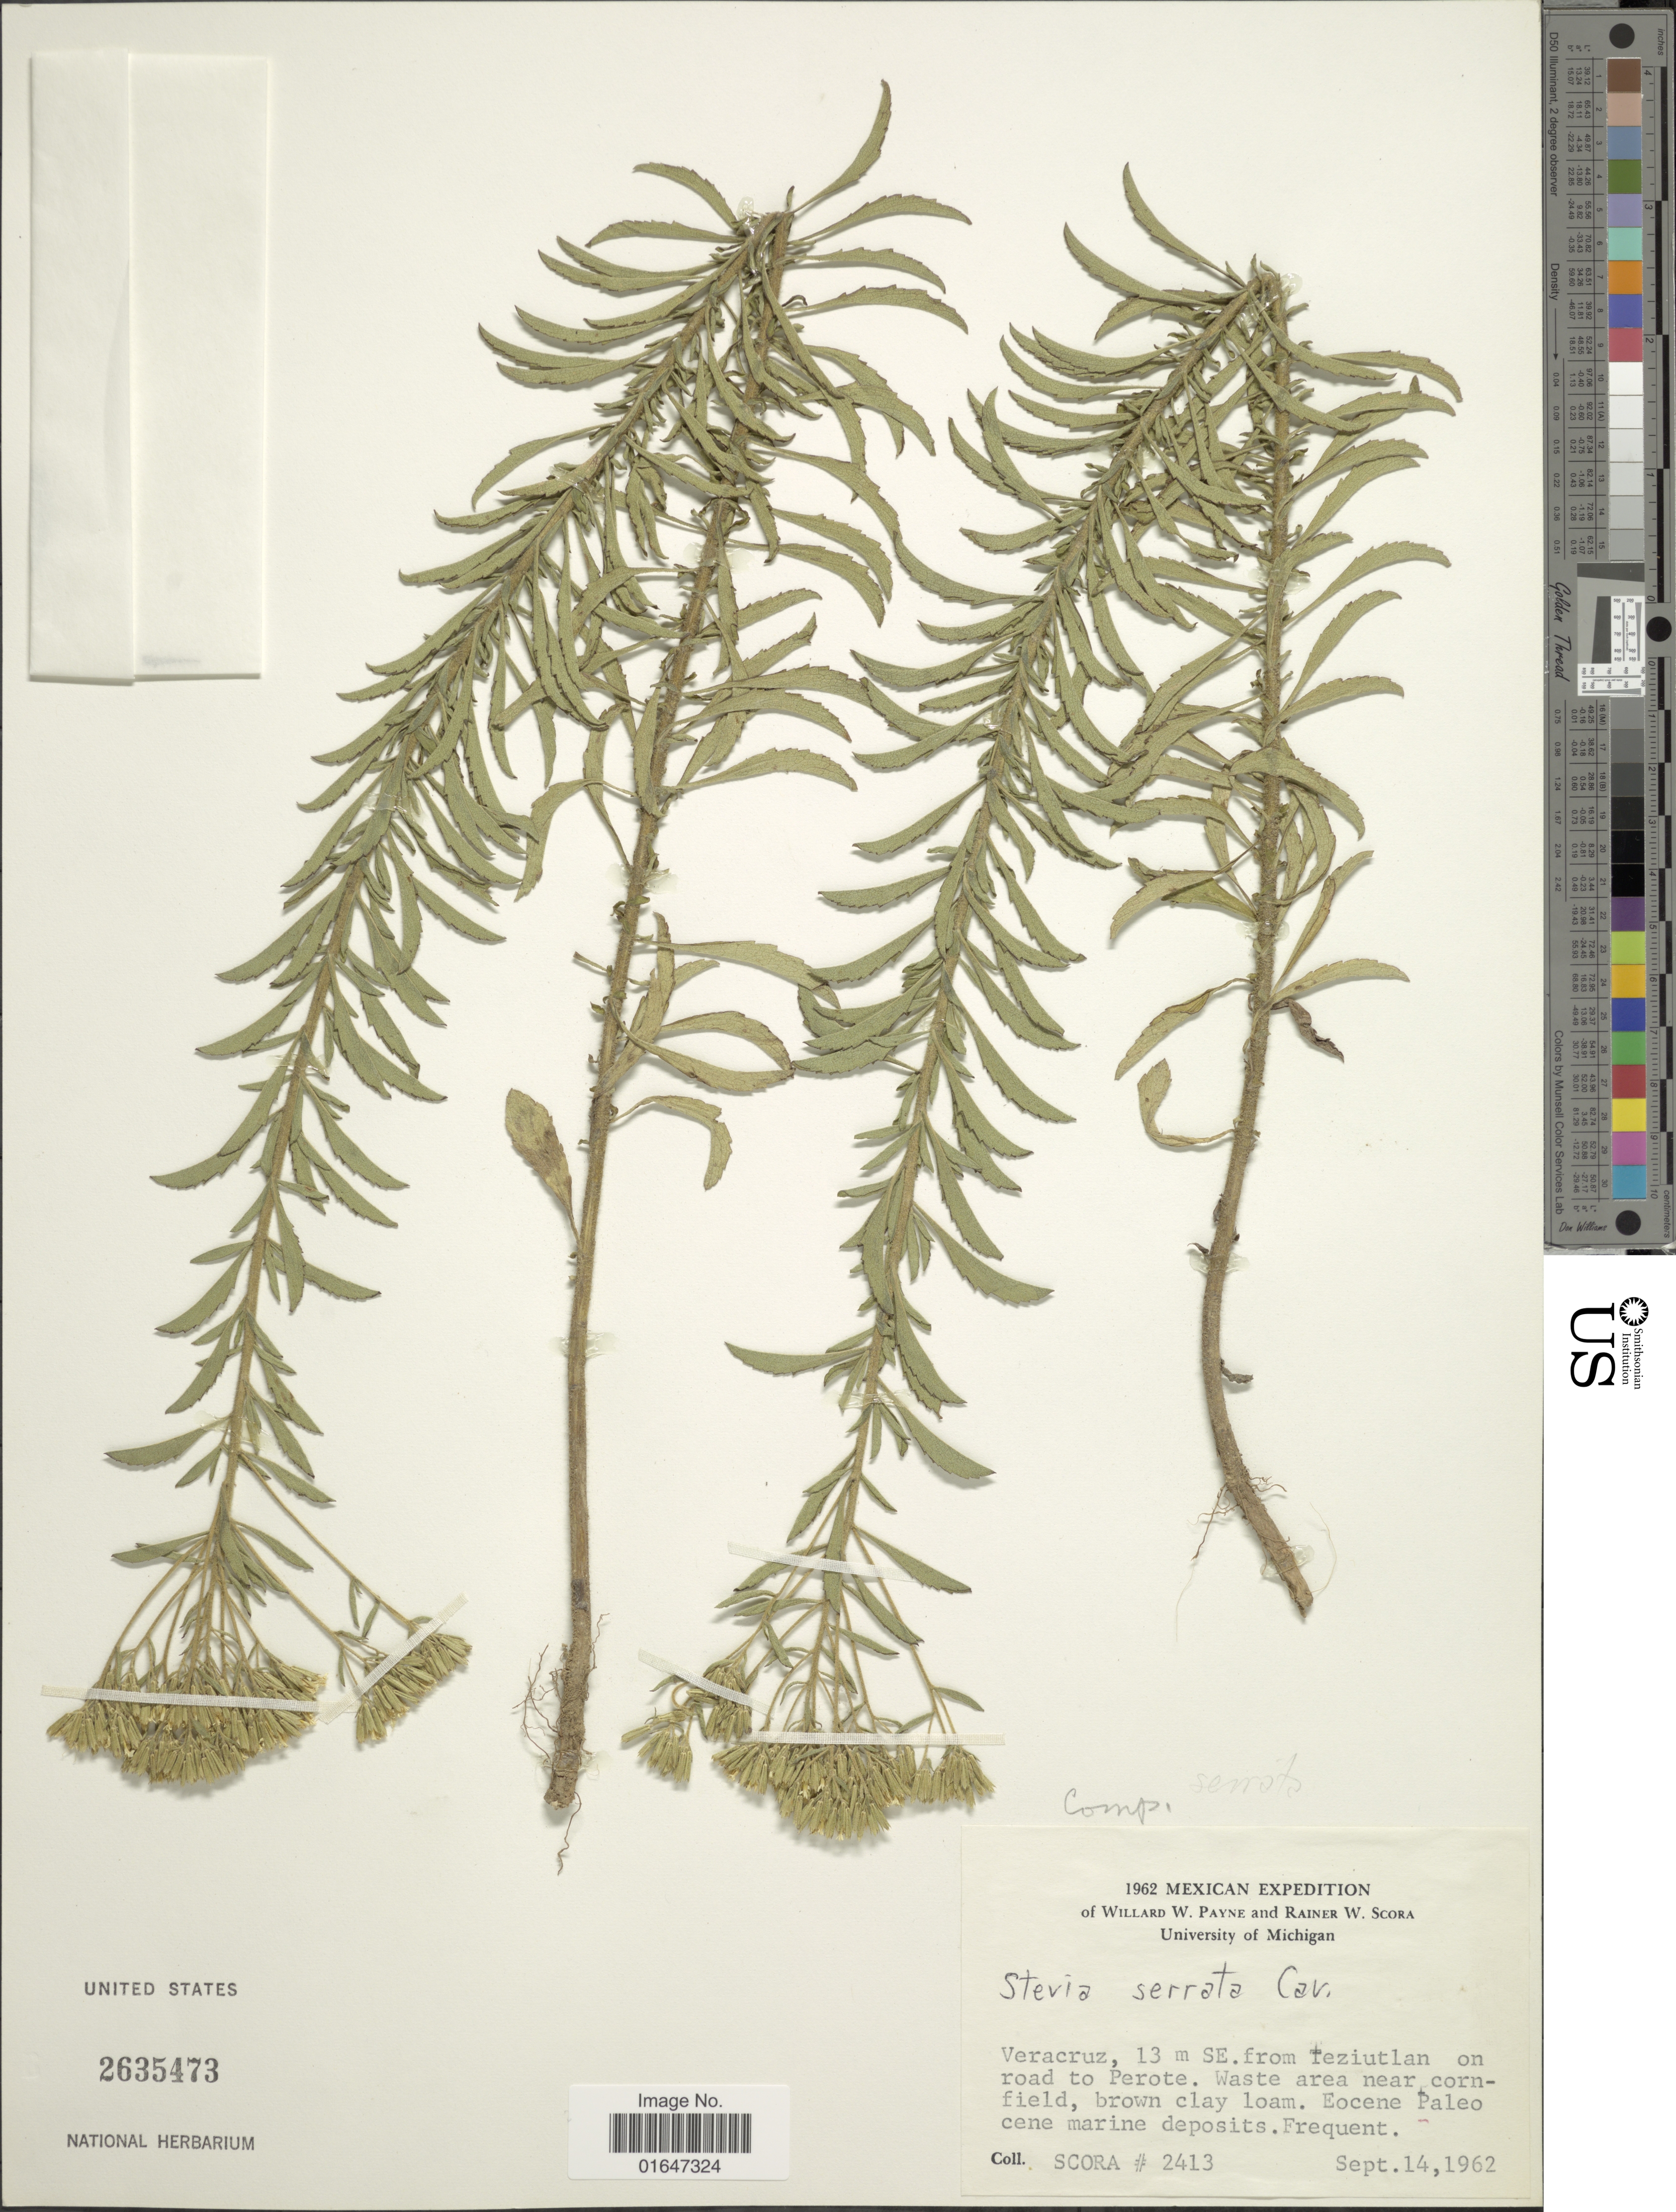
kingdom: Plantae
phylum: Tracheophyta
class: Magnoliopsida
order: Asterales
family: Asteraceae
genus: Stevia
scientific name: Stevia serrata var. serrata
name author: Cav.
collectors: R. Scora & W. Payne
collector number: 2413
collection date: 1962-09-14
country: Mexico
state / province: Veracruz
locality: Veracruz, 13 m SE from Teziutlan on road to Perote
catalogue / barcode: US 2635473